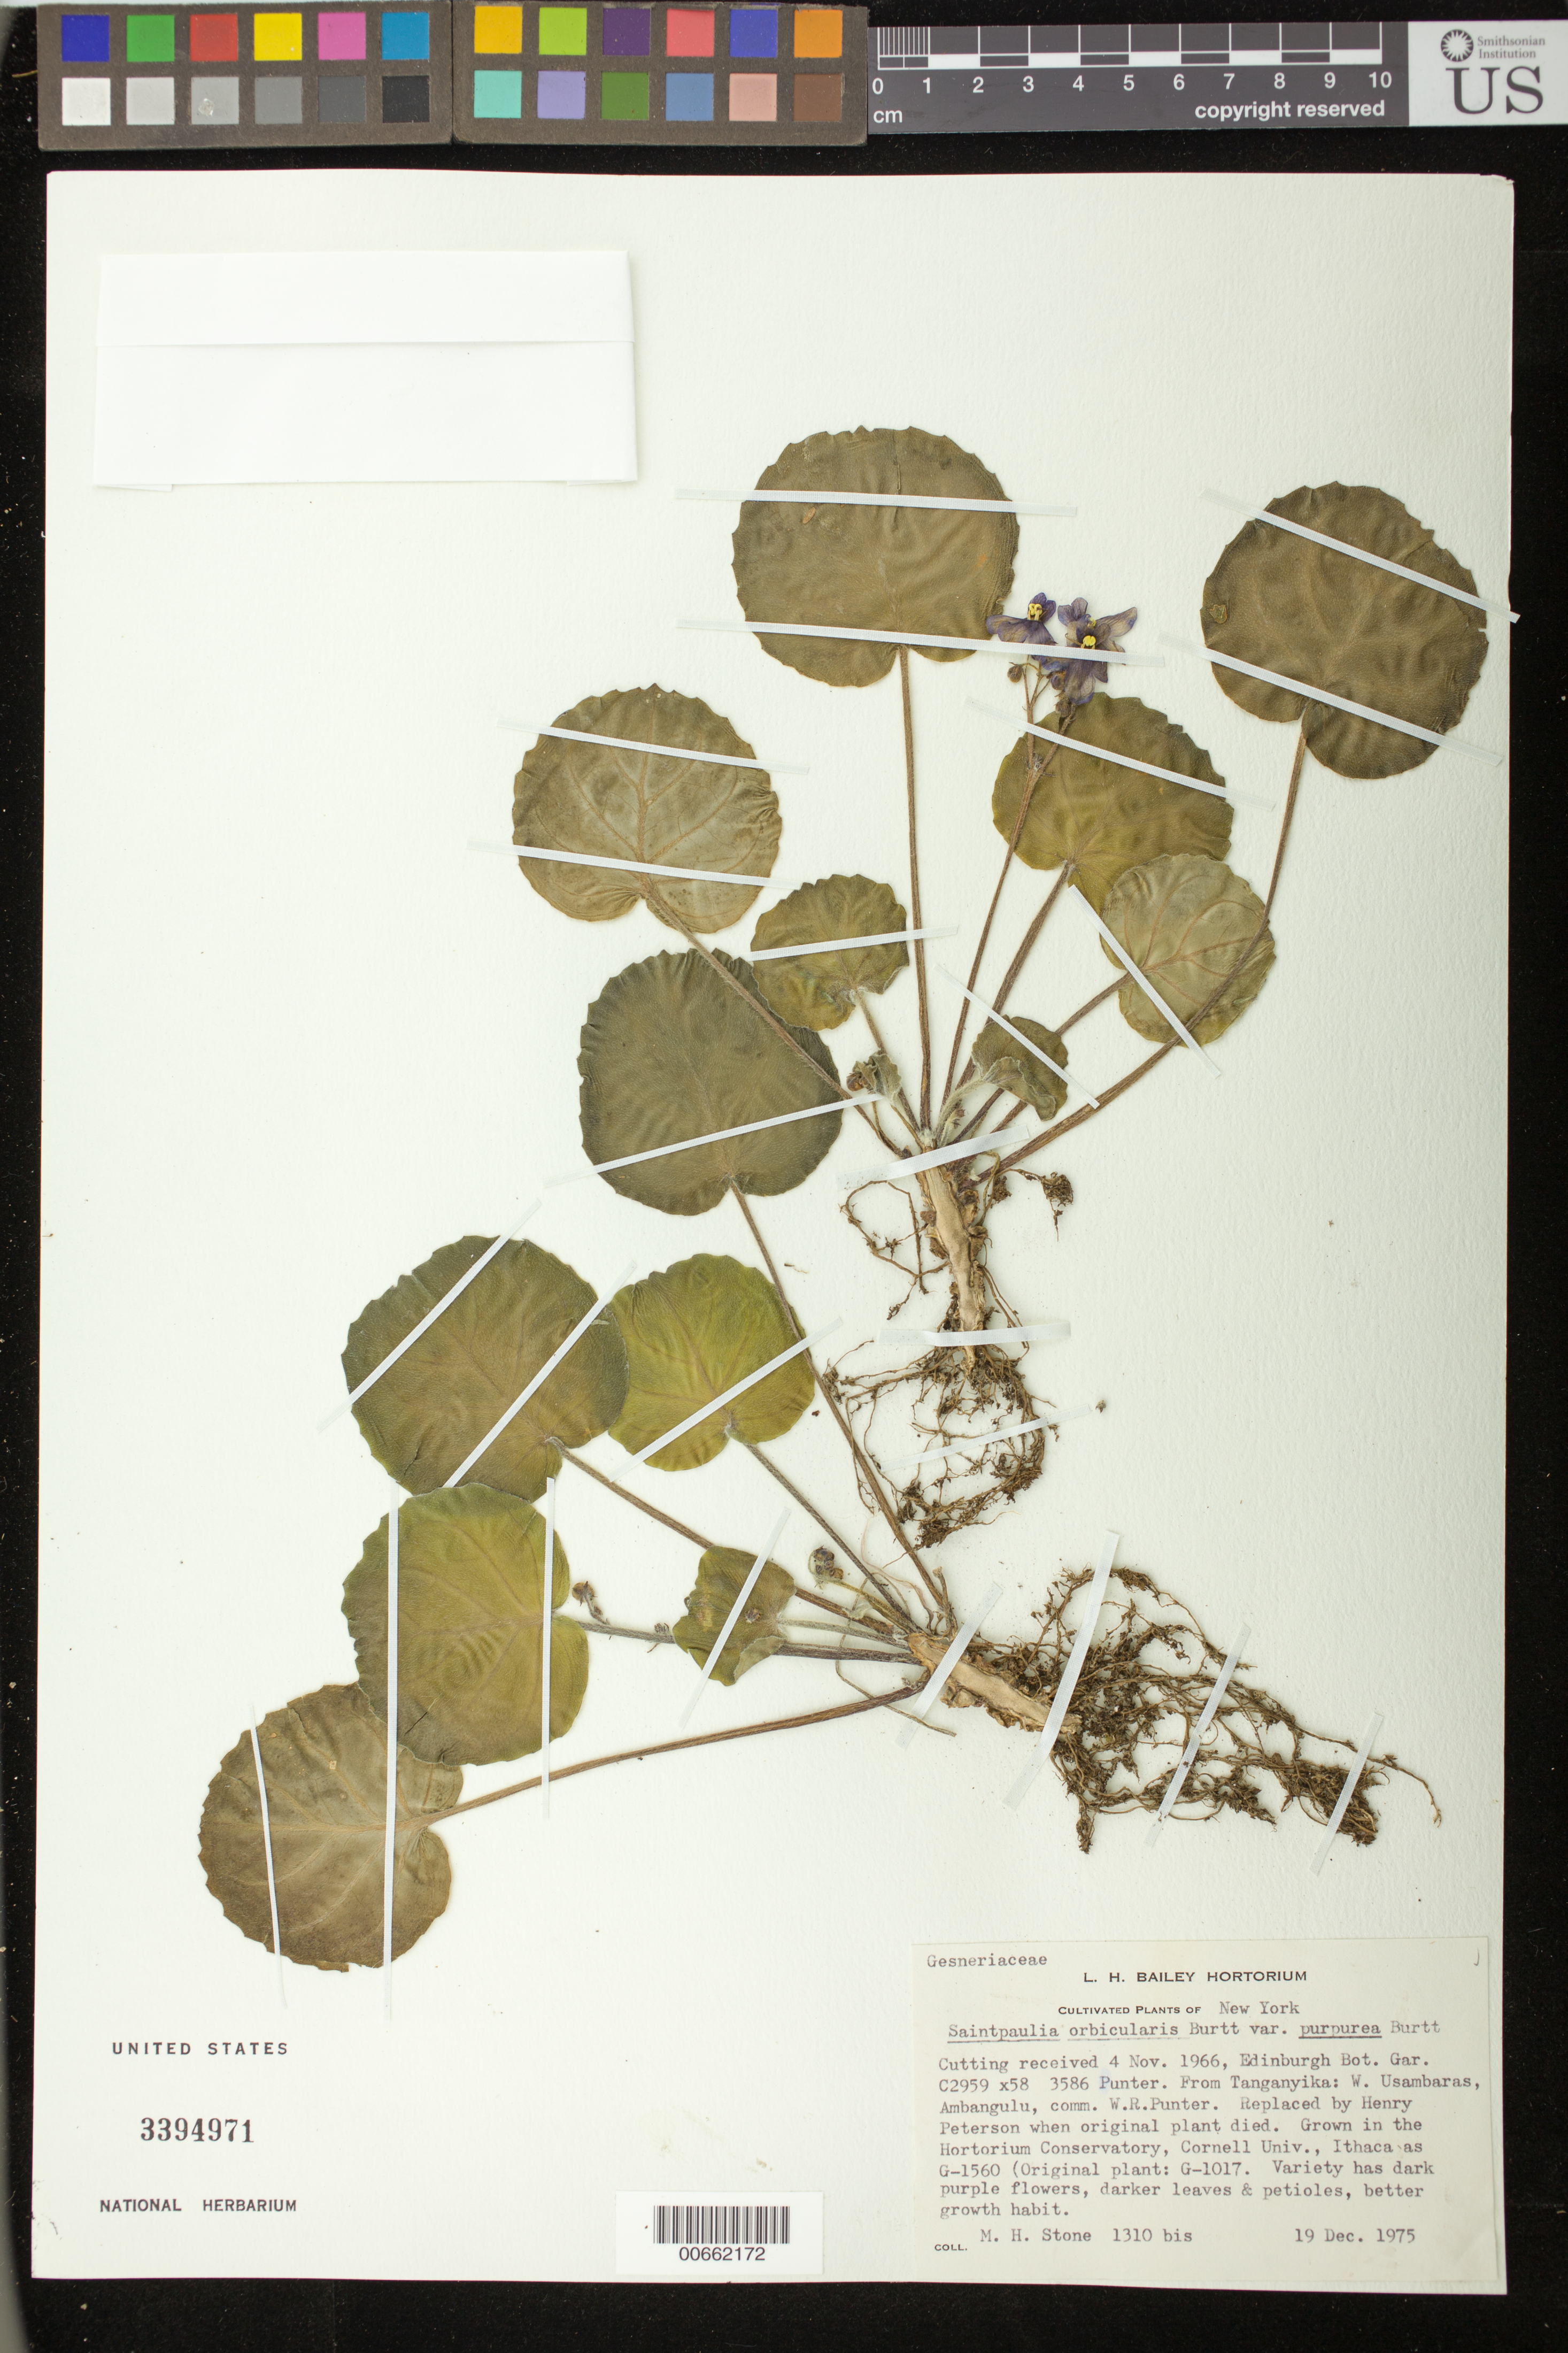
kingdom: Plantae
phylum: Tracheophyta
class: Magnoliopsida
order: Lamiales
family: Gesneriaceae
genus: Streptocarpus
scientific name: Streptocarpus ionanthus subsp. orbicularis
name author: (B.L. Burtt) Christenh.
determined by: Skog, Laurence E.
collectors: M. Stone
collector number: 1310 bis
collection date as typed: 19 Dec 1975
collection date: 1975-12-19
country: United States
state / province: New York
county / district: Tompkins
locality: Hortorium Conservatory, Cornell Univ.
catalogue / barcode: US 3394971